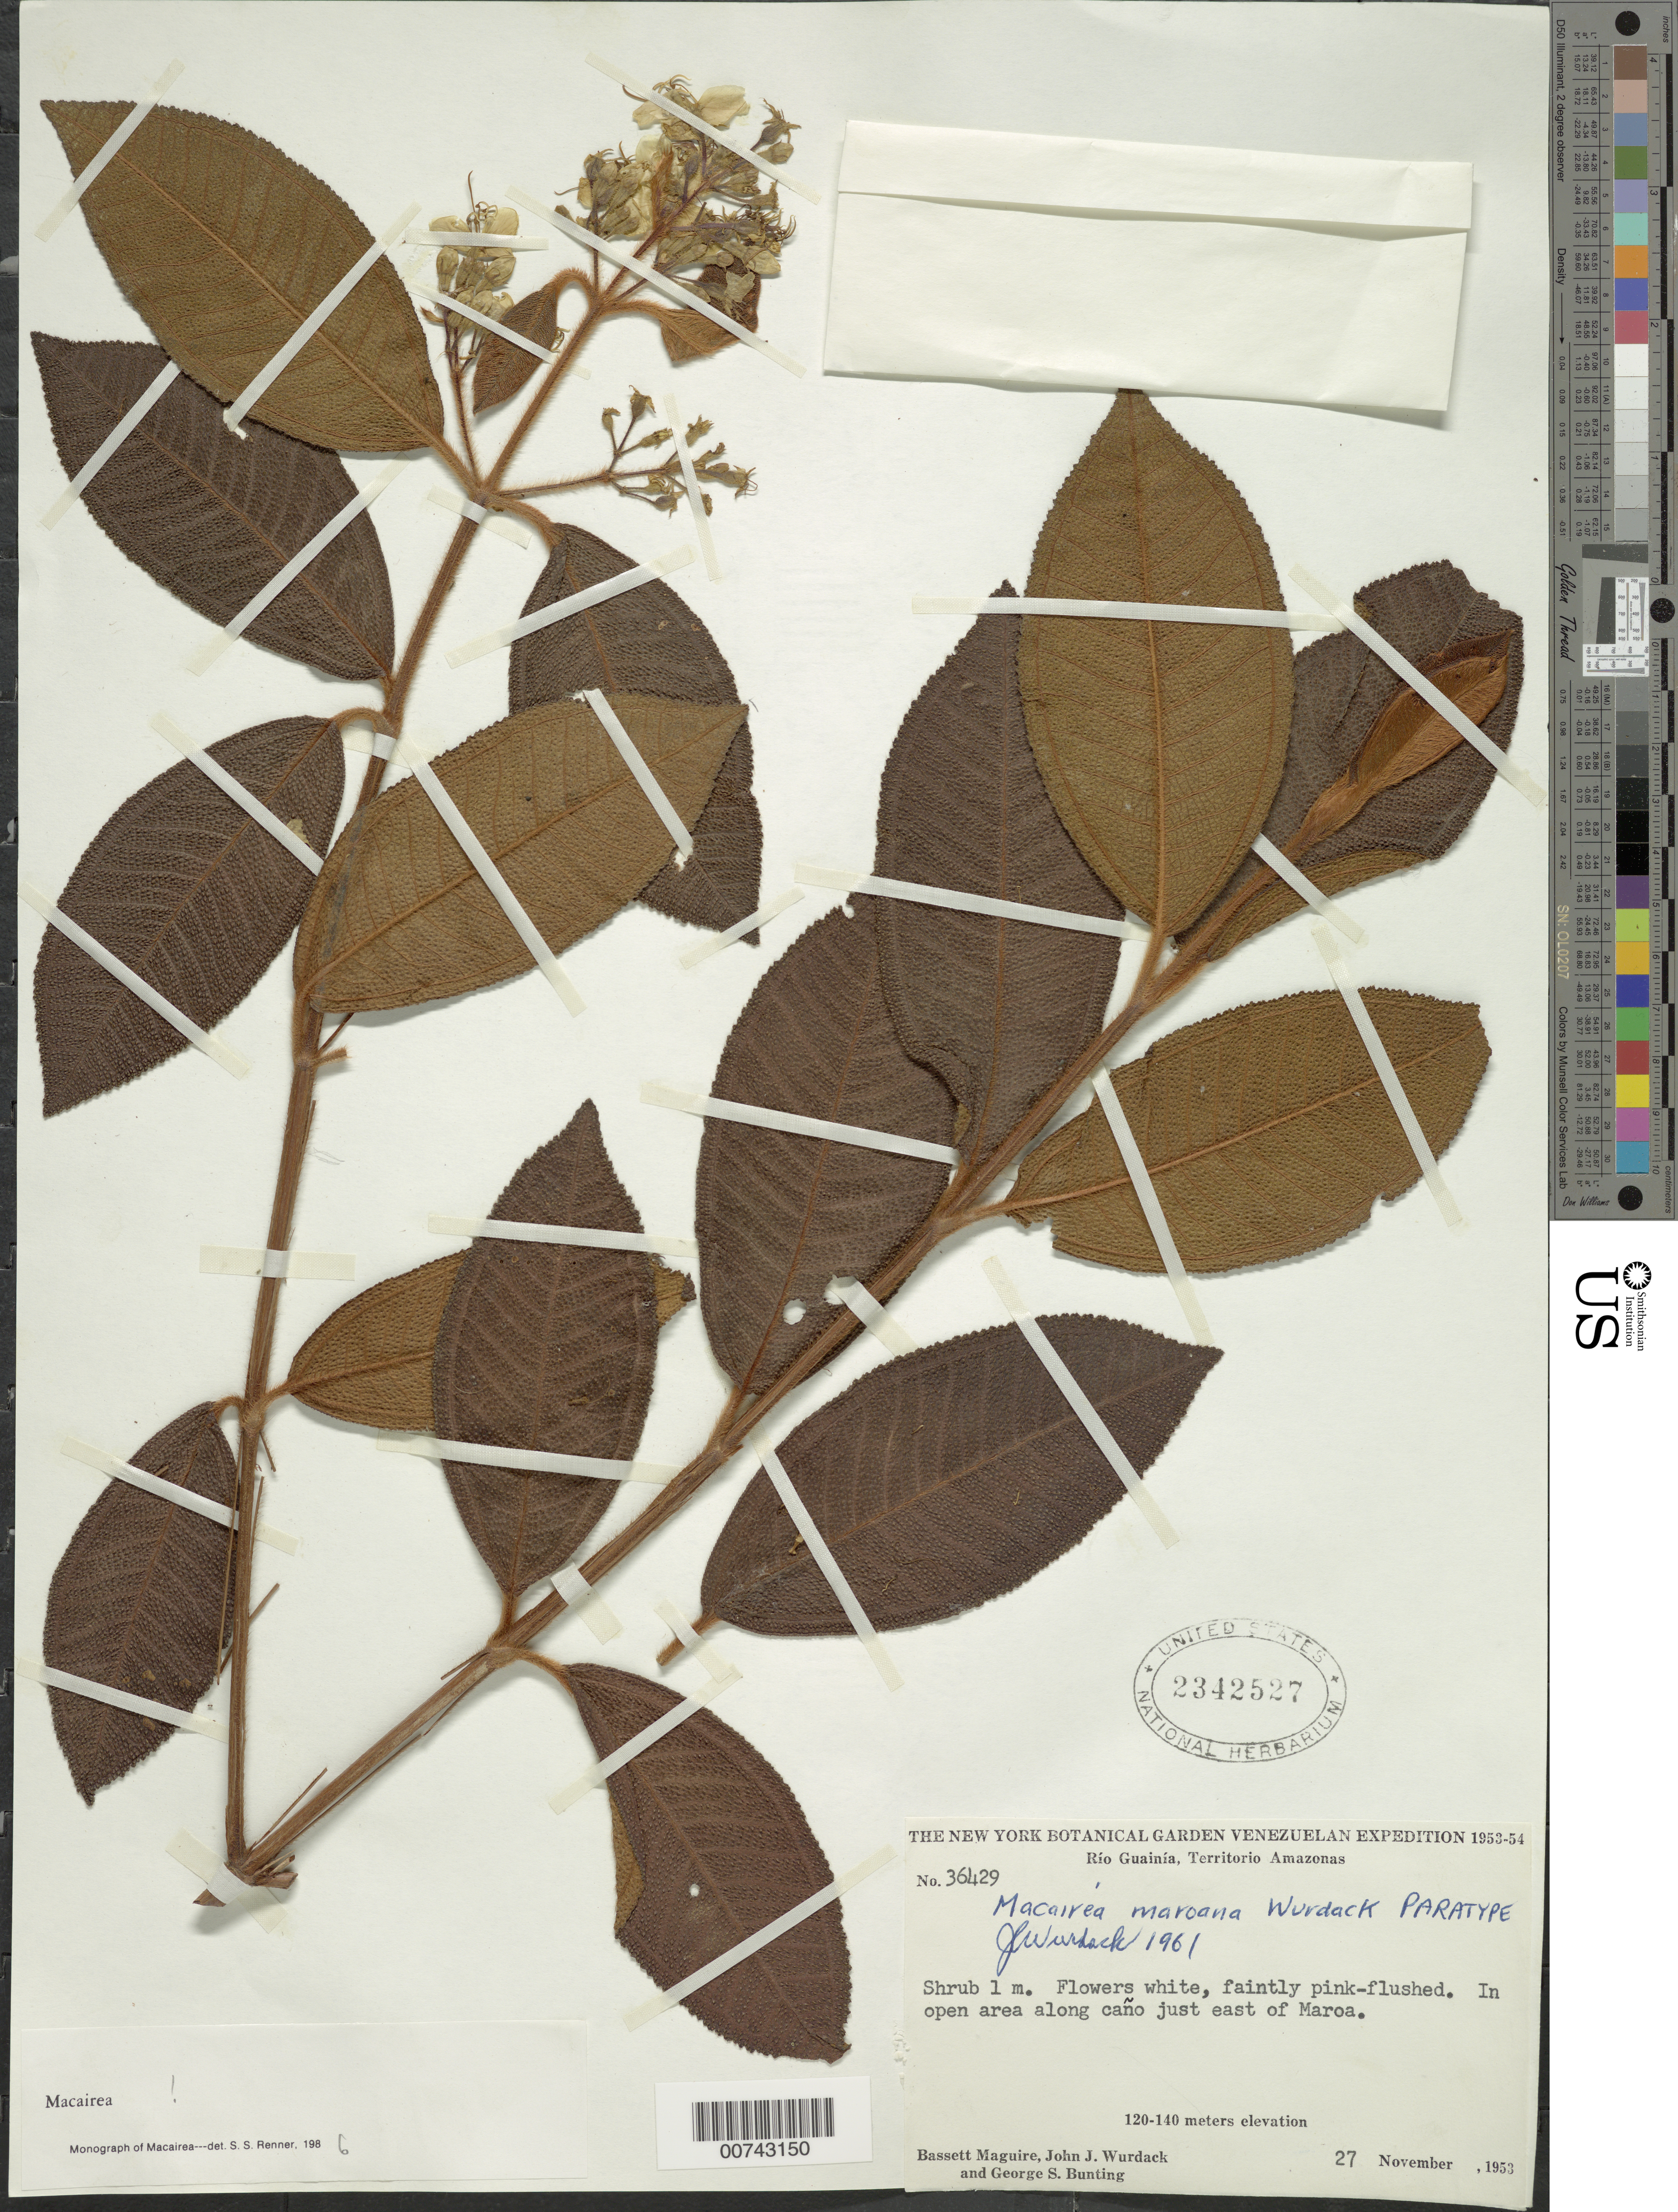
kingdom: Plantae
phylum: Tracheophyta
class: Magnoliopsida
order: Myrtales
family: Melastomataceae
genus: Macairea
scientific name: Macairea maroana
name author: Wurdack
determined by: Wurdack, John J., (US), US (UNITED STATES)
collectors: J. J. Wurdack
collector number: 36429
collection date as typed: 27-Nov-53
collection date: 1953-11-27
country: Venezuela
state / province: Amazonas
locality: Río Guainía, E of Maroa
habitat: Open area along cano just east of Maroa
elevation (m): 120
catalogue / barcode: US 2342527